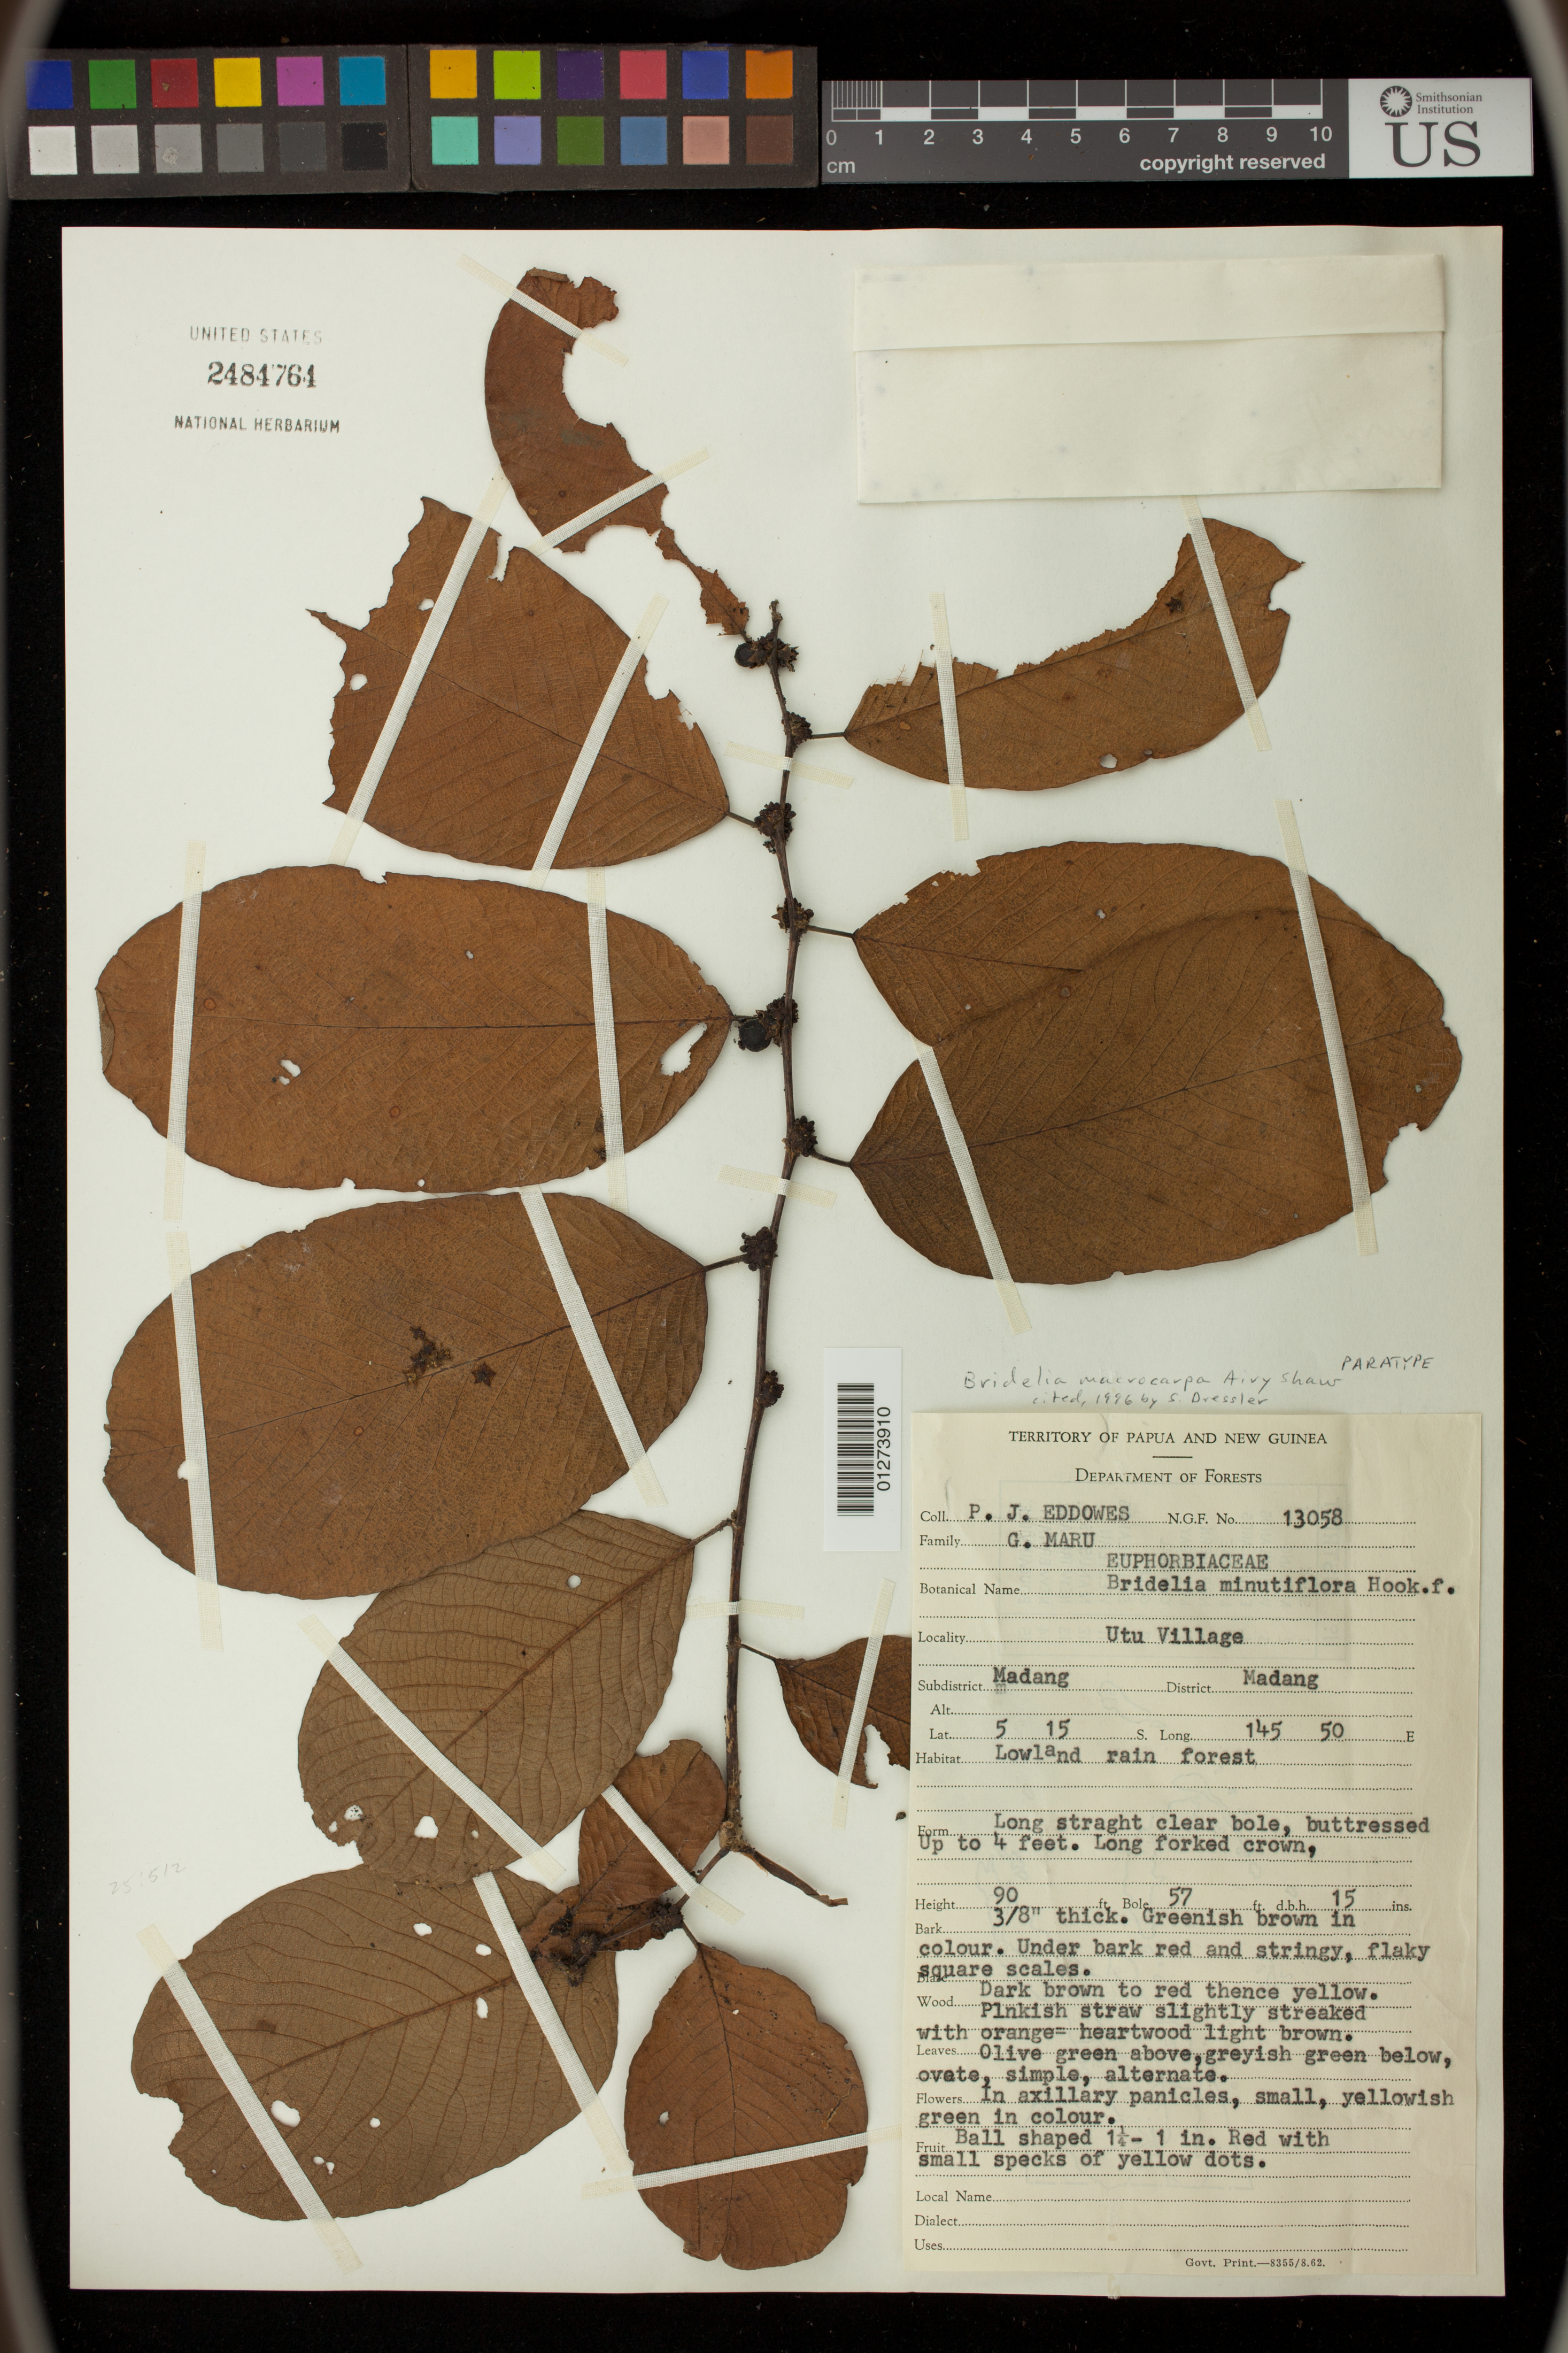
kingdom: Plantae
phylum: Tracheophyta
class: Magnoliopsida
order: Malpighiales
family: Phyllanthaceae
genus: Bridelia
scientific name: Bridelia macrocarpa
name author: Airy Shaw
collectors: P.J. Eddowes & G. Maru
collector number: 13058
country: Papua New Guinea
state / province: Madang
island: New Guinea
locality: Utu village, Madang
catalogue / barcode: US 2484764